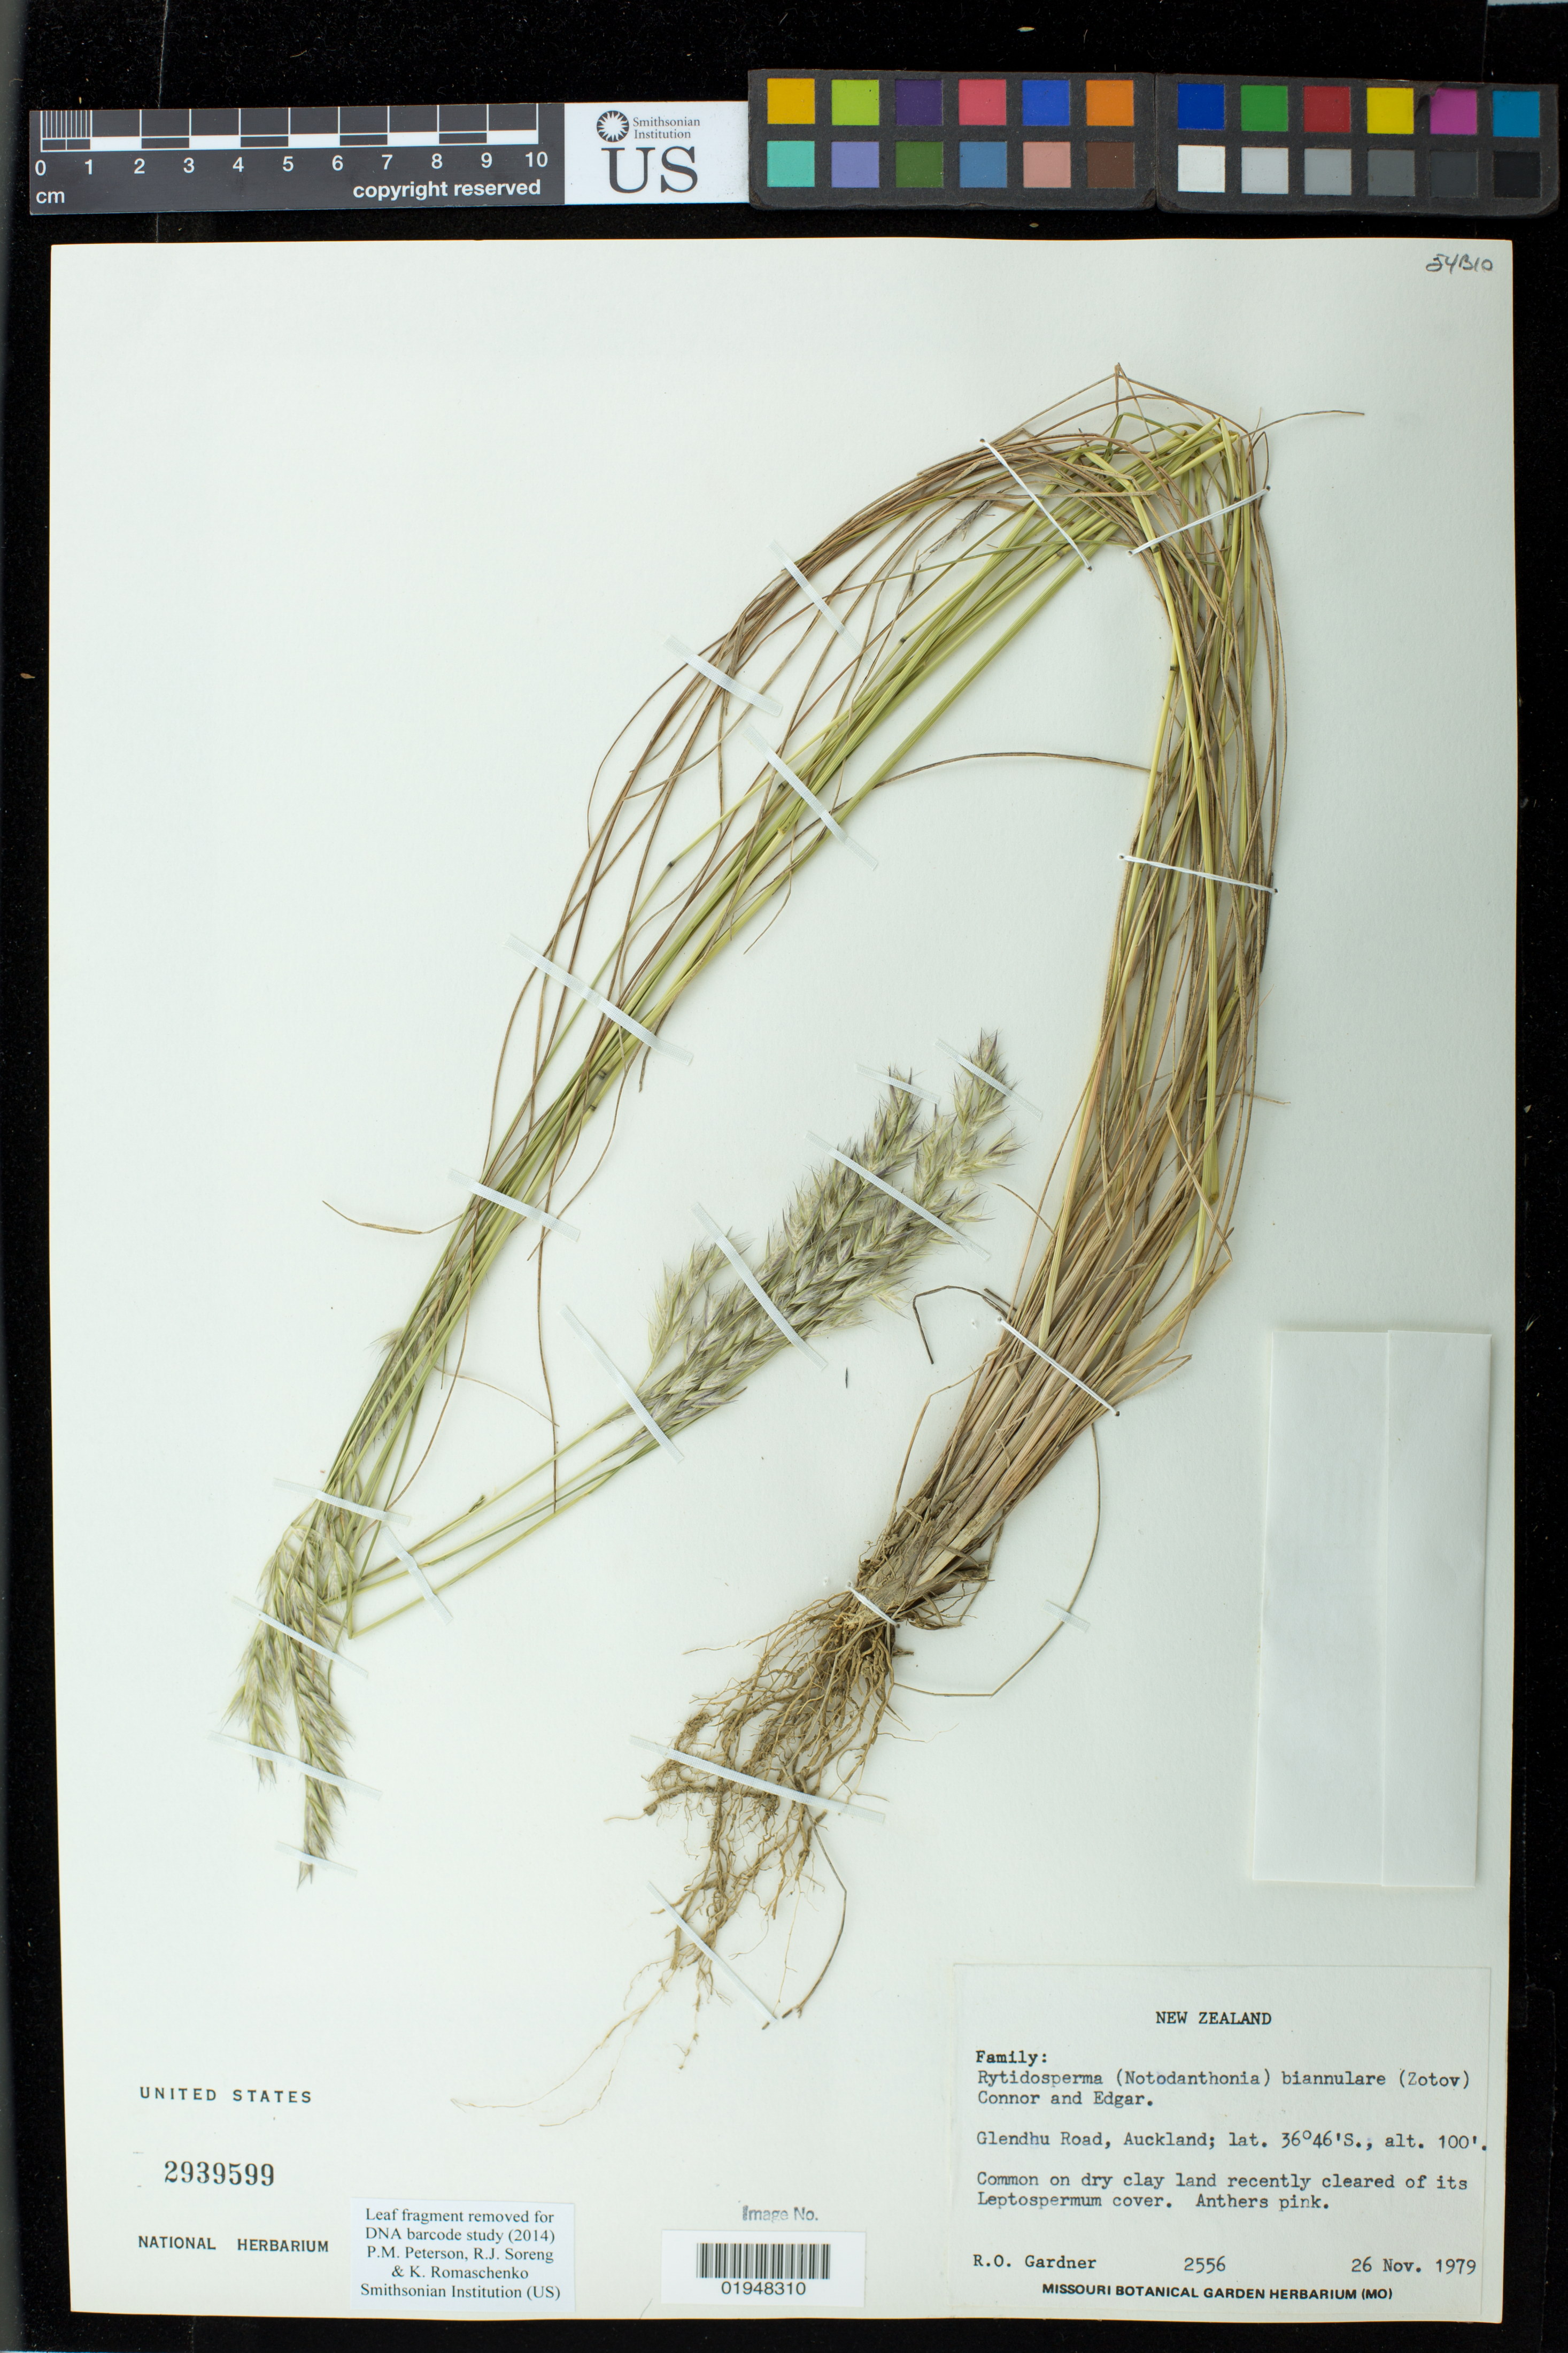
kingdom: Plantae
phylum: Tracheophyta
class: Liliopsida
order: Poales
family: Poaceae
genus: Rytidosperma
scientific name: Rytidosperma biannulare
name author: (Zotov) Connor & Edgar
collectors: R. O. Gardner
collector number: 2556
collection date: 1979-11-26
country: New Zealand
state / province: Auckland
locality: Glendhu Road, Auckland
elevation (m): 30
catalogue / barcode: US 2939599